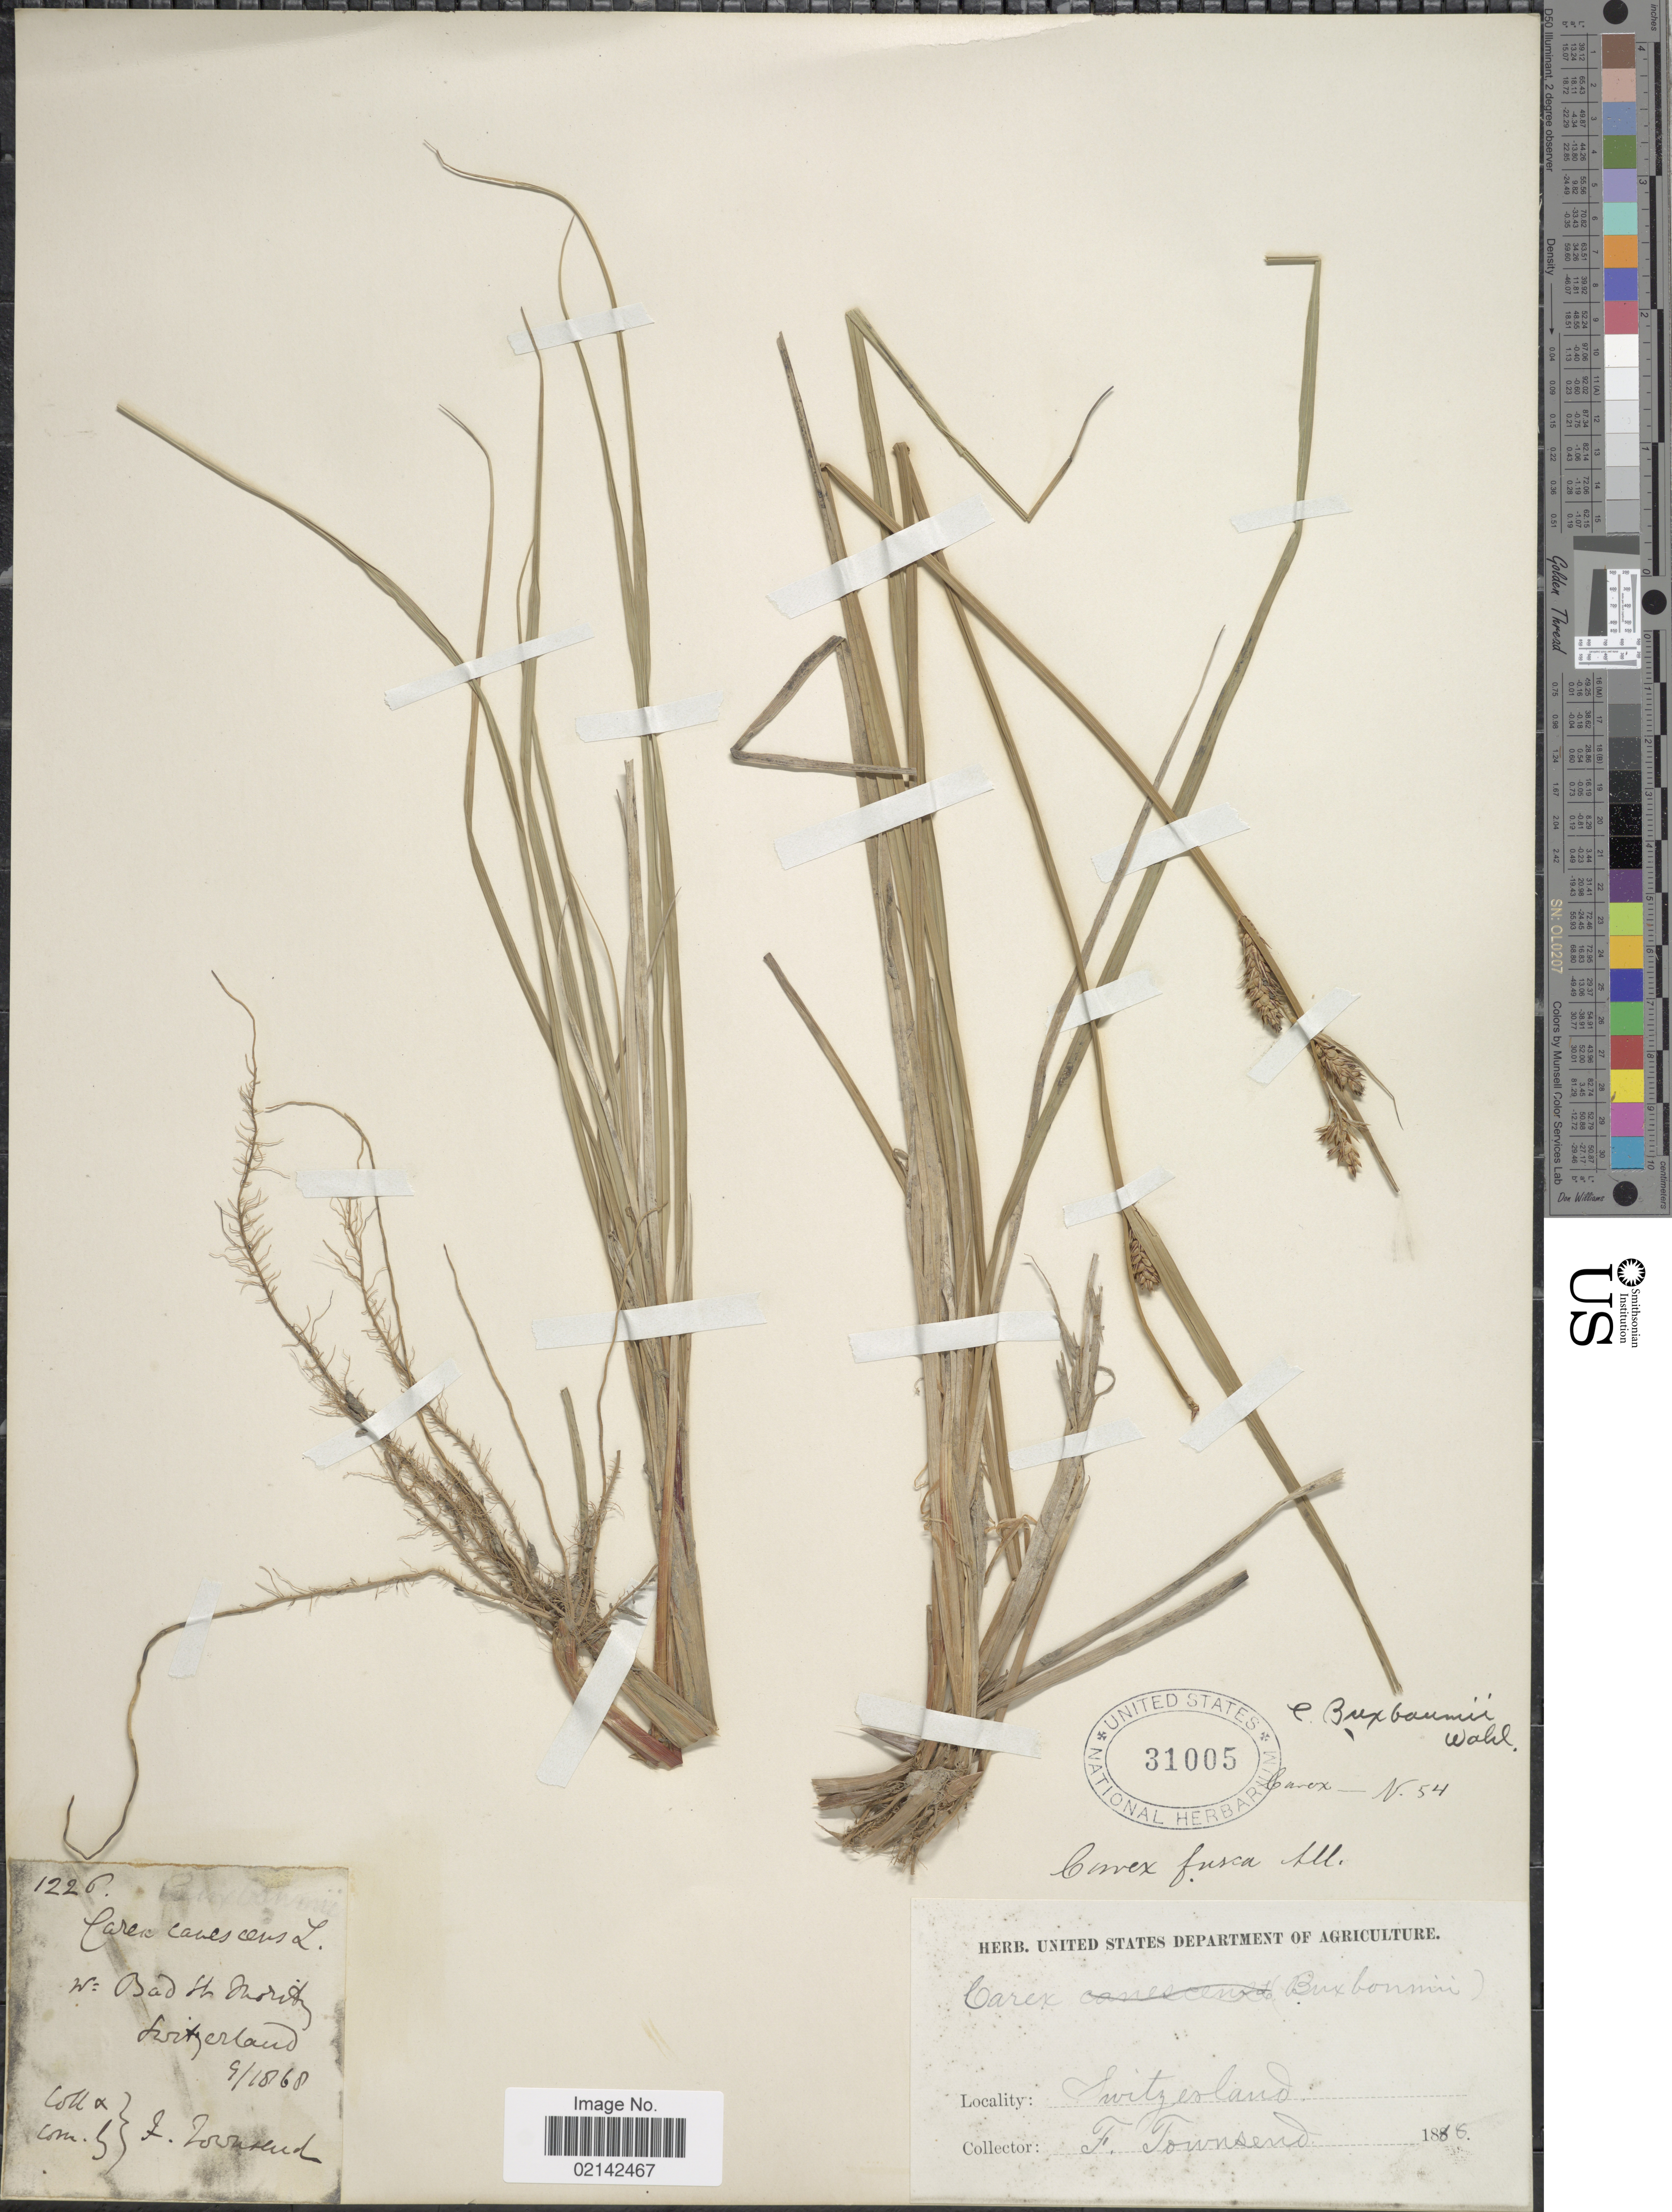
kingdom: Plantae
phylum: Tracheophyta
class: Liliopsida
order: Poales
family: Cyperaceae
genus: Carex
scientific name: Carex buxbaumii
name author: Wahlenb.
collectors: F. Townsend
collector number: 1226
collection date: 1868-09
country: Switzerland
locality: W = Bad St. Moritz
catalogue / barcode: US 31005